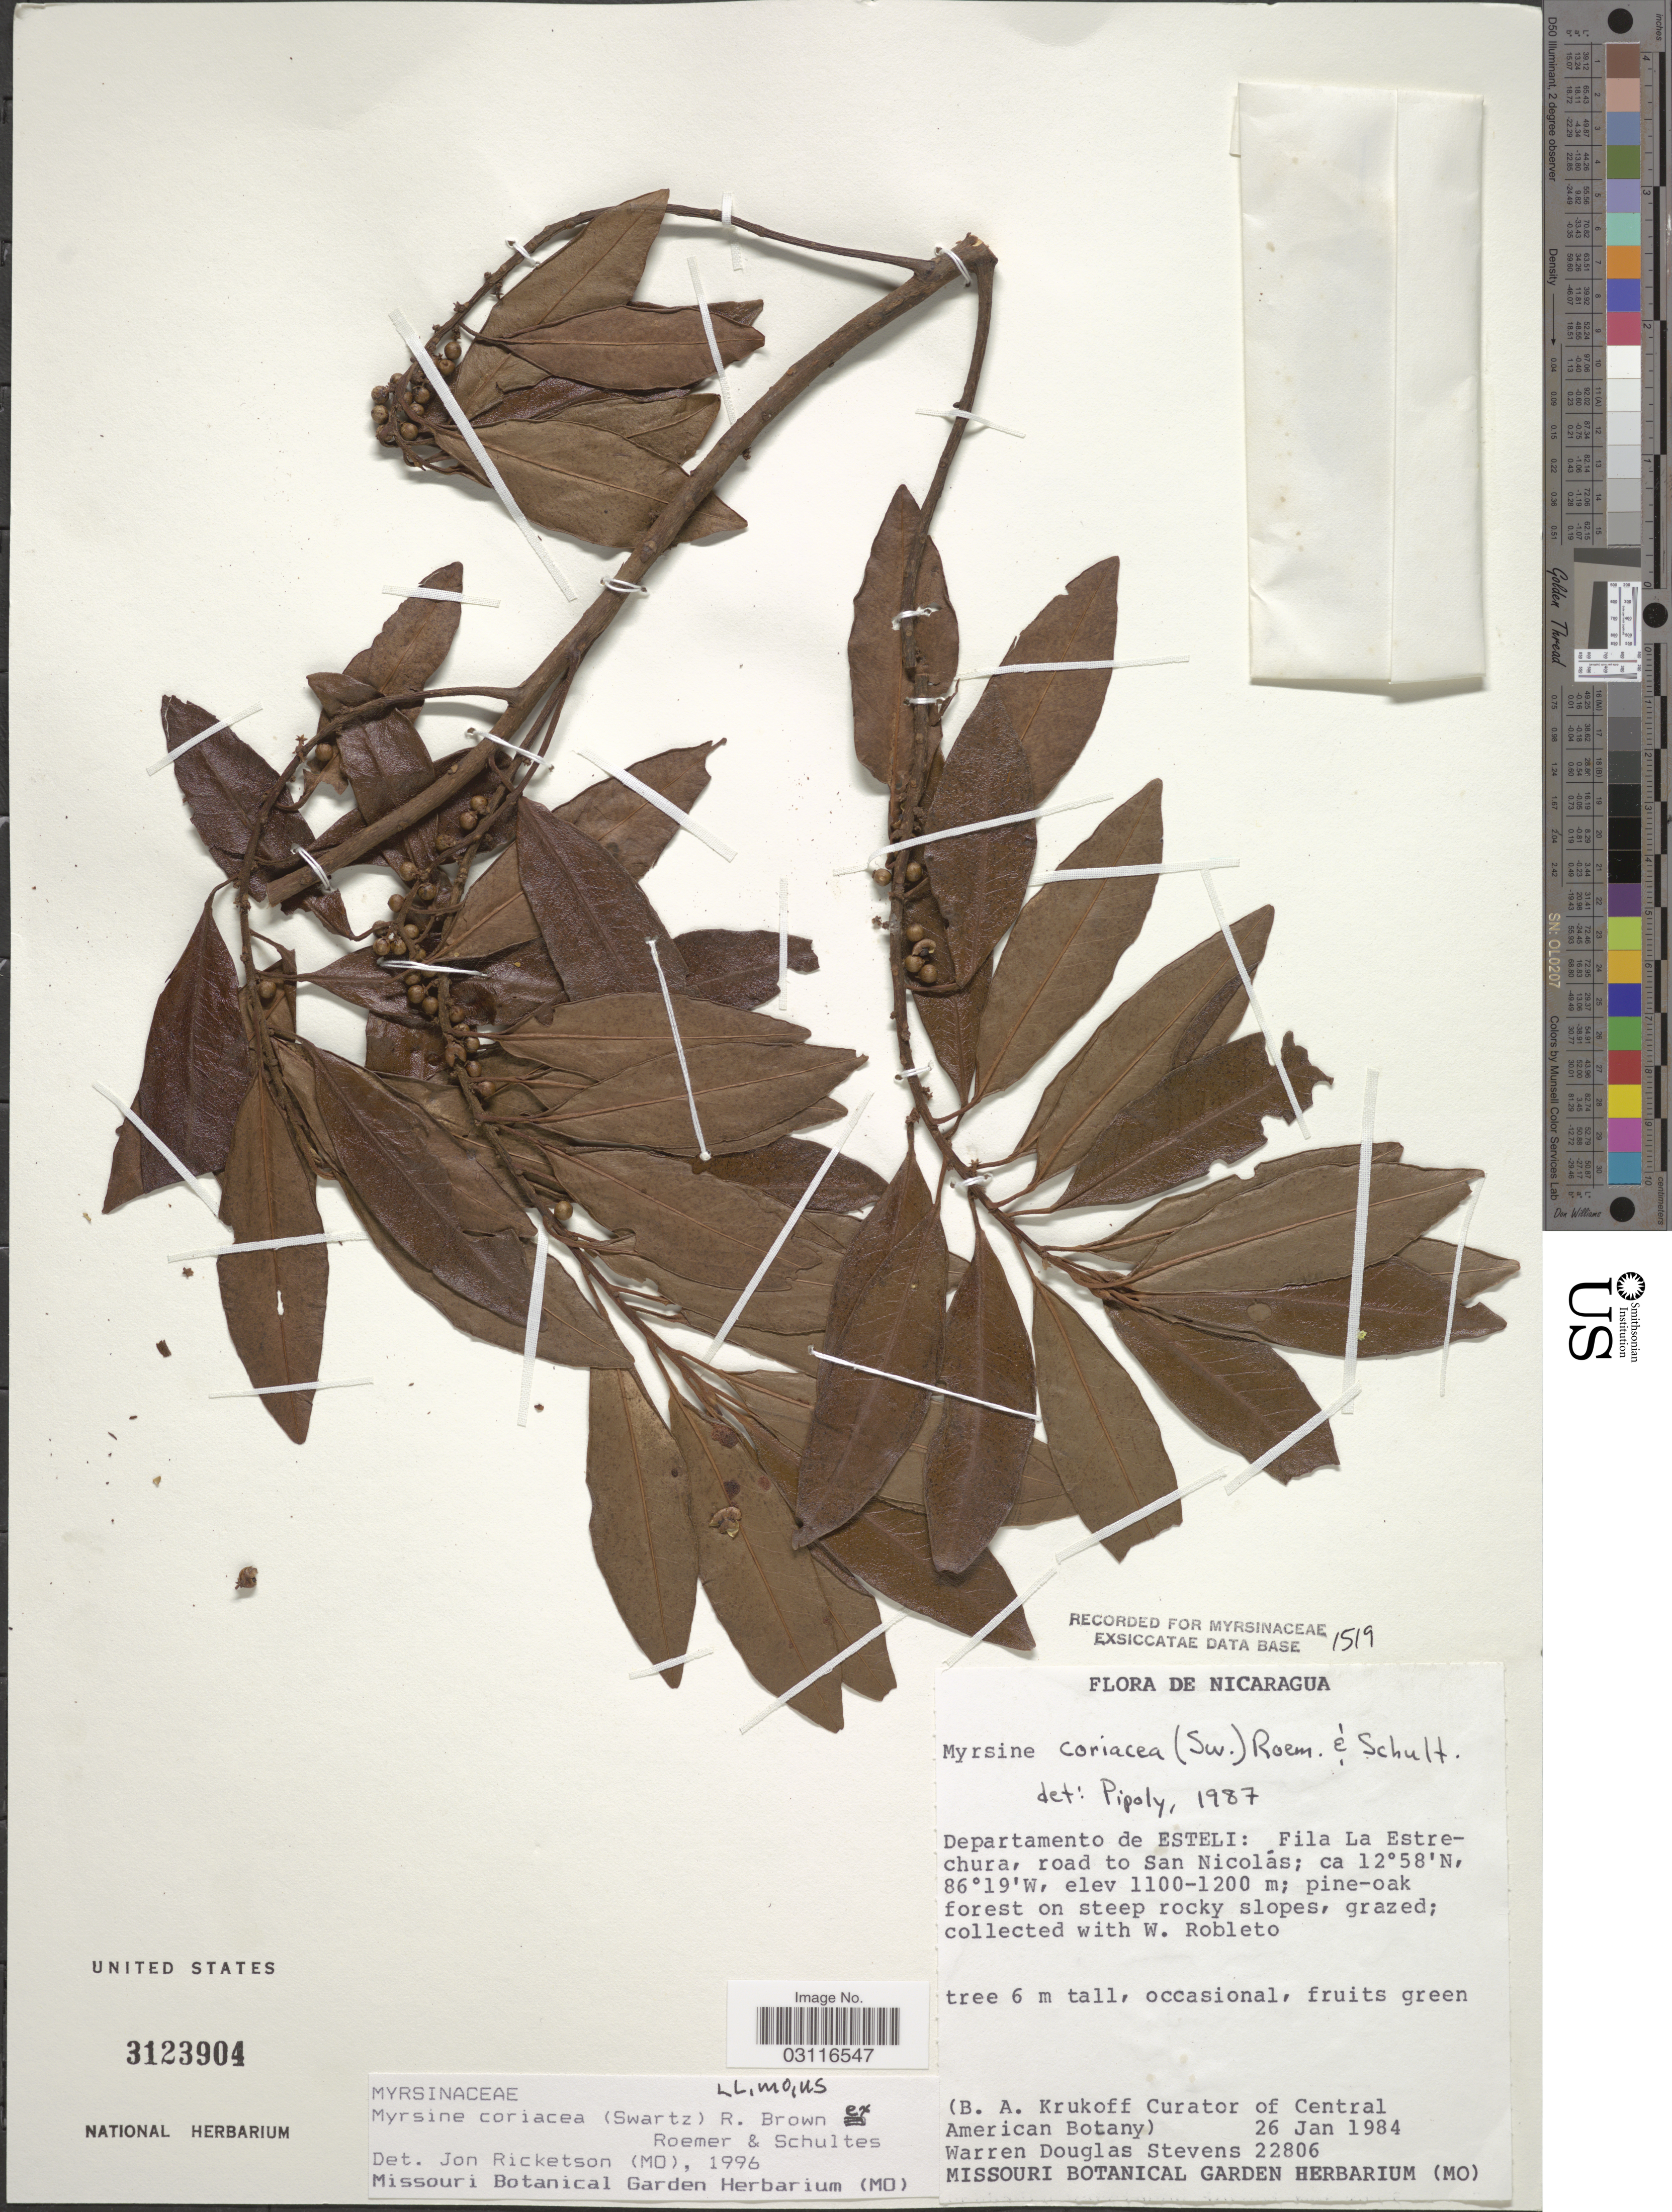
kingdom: Plantae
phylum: Tracheophyta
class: Magnoliopsida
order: Ericales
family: Primulaceae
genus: Myrsine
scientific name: Myrsine coriacea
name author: (Sw.) R. Br. ex Roem. & Schult.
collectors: W. D. Stevens & W. Robleto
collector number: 22806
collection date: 1984-01-26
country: Nicaragua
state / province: Esteli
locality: Departamento de Esteli: Fila La Estrechura, road to San Nicolás.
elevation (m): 1100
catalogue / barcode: US 3123904